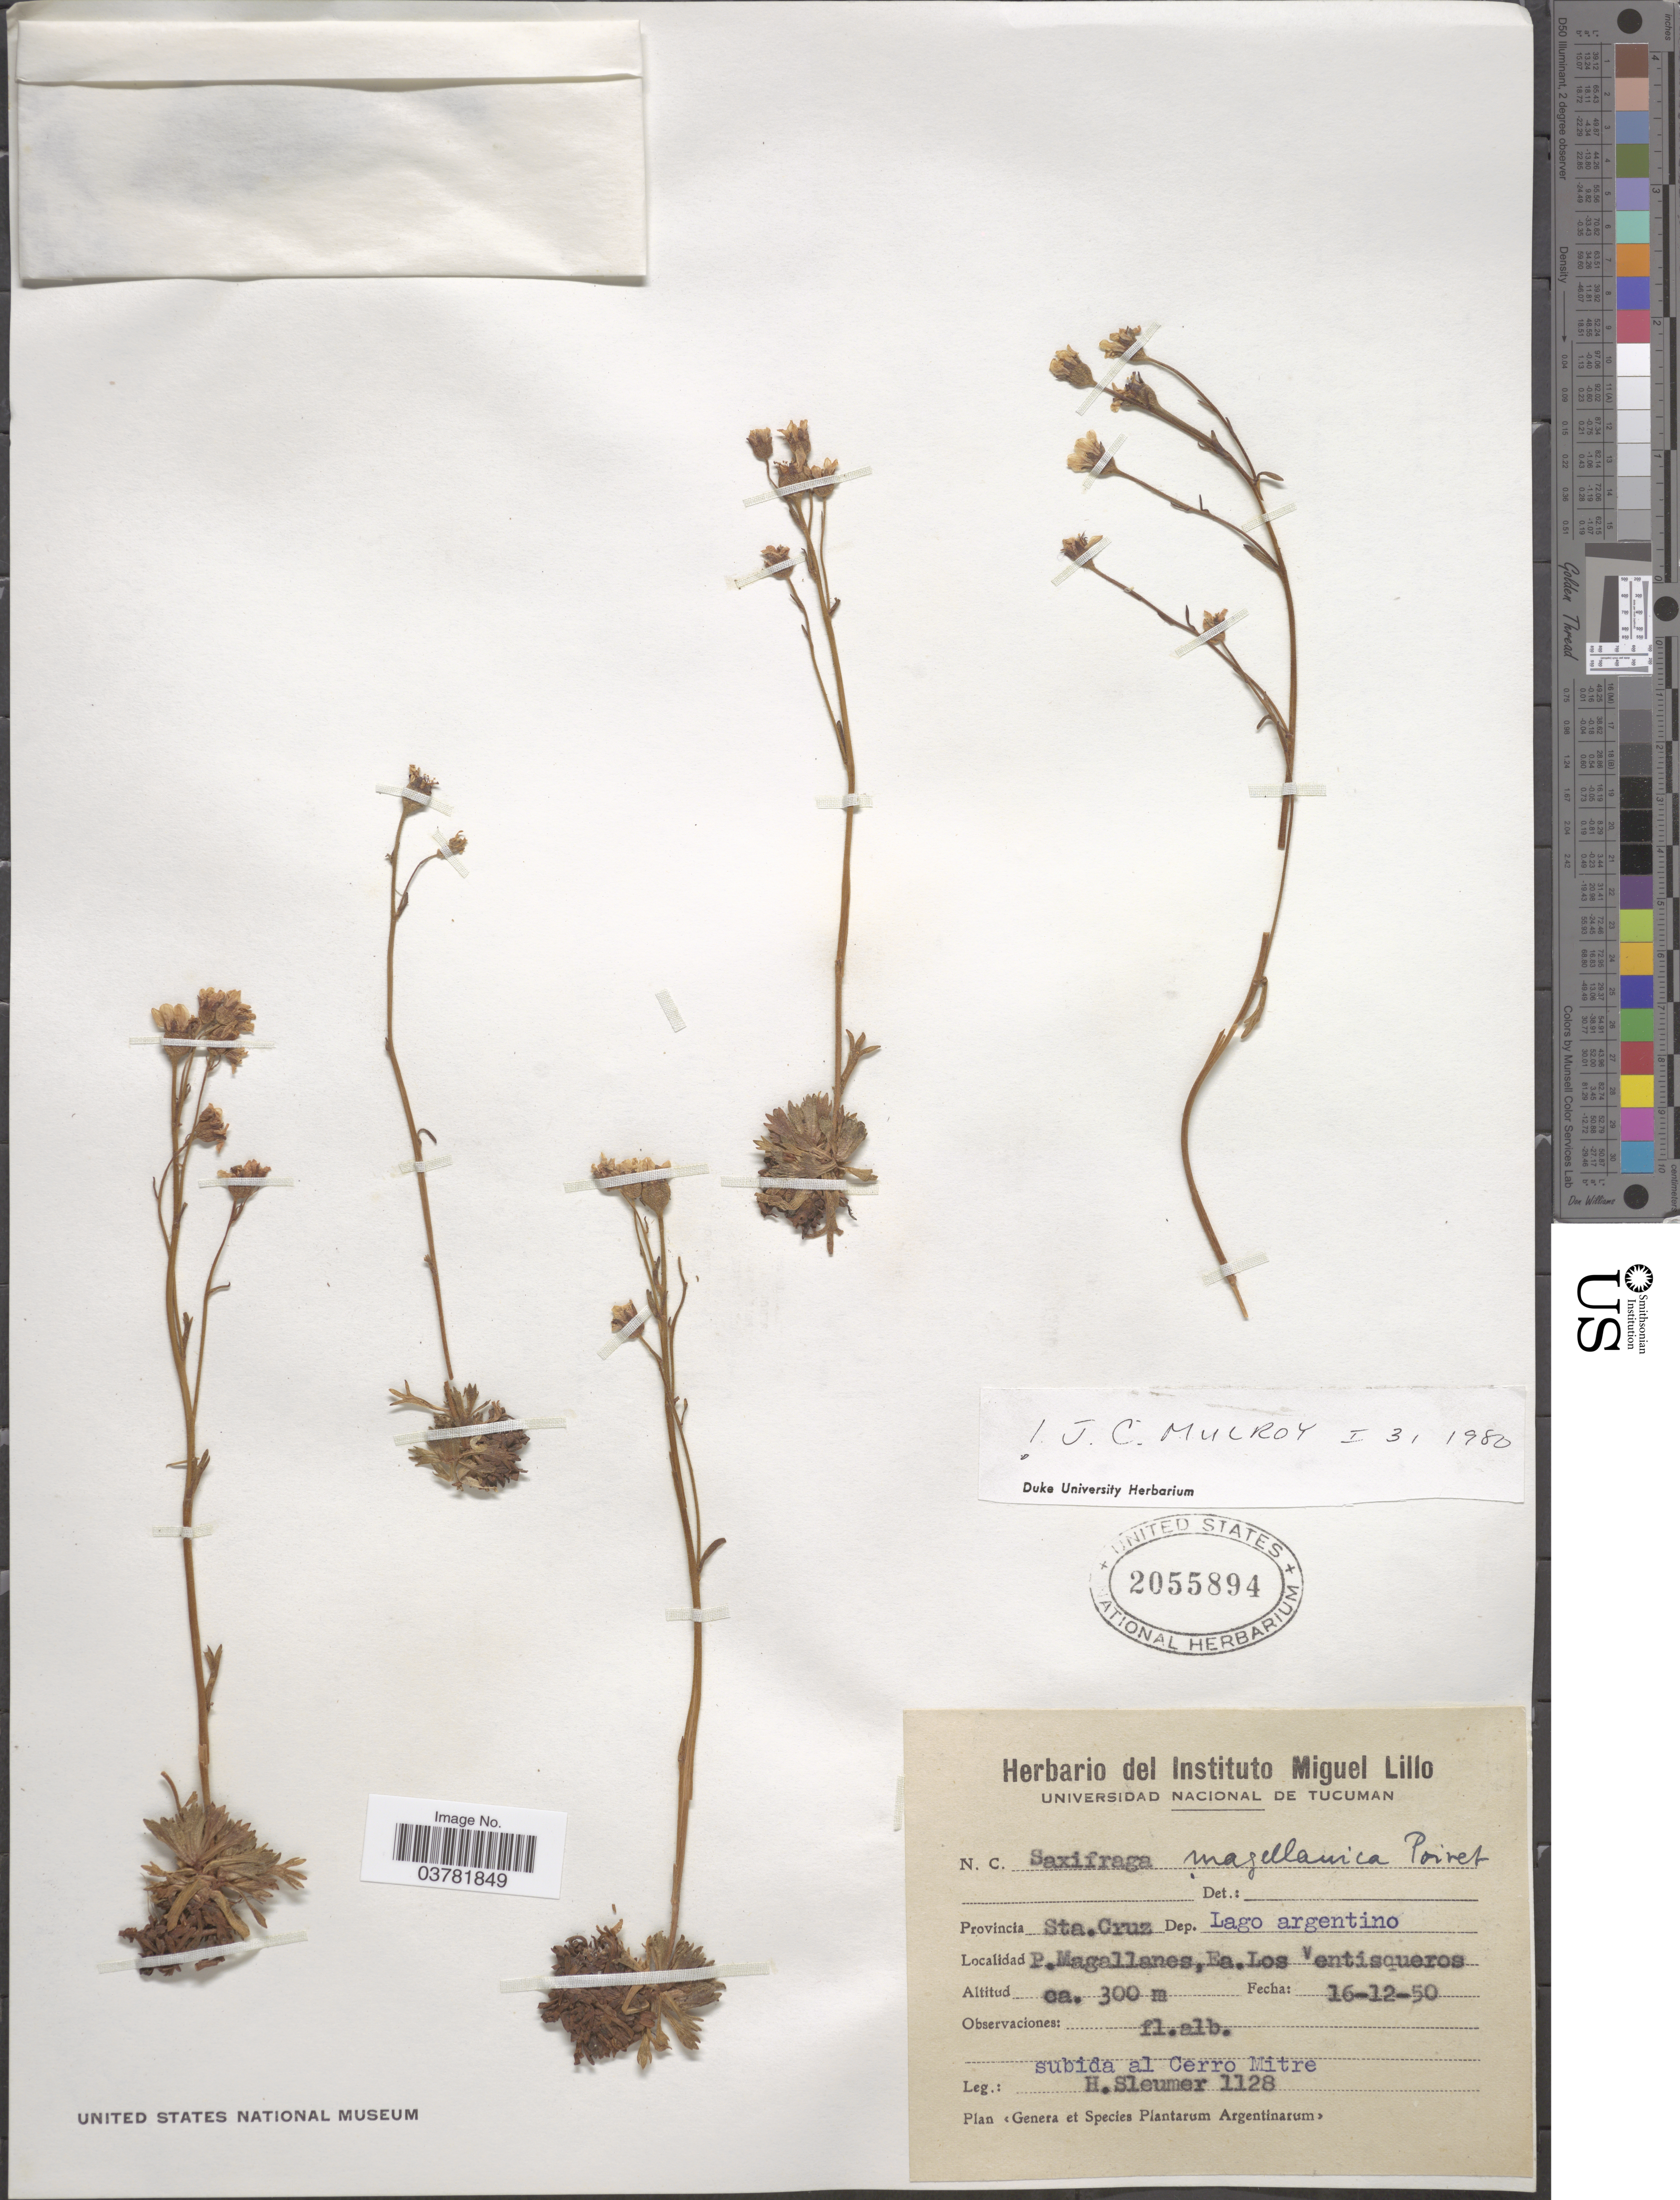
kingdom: Plantae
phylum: Tracheophyta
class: Magnoliopsida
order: Saxifragales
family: Saxifragaceae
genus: Saxifraga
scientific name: Saxifraga magellanica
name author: Poir.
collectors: H. O. Sleumer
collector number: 1128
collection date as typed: Transcribed d/m/y: 16/12/50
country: Argentina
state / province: Santa Cruz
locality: Dep. Lago argentino. P. Magallanes, Ea. Los Ventisqueros.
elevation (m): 300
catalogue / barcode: US 2055894